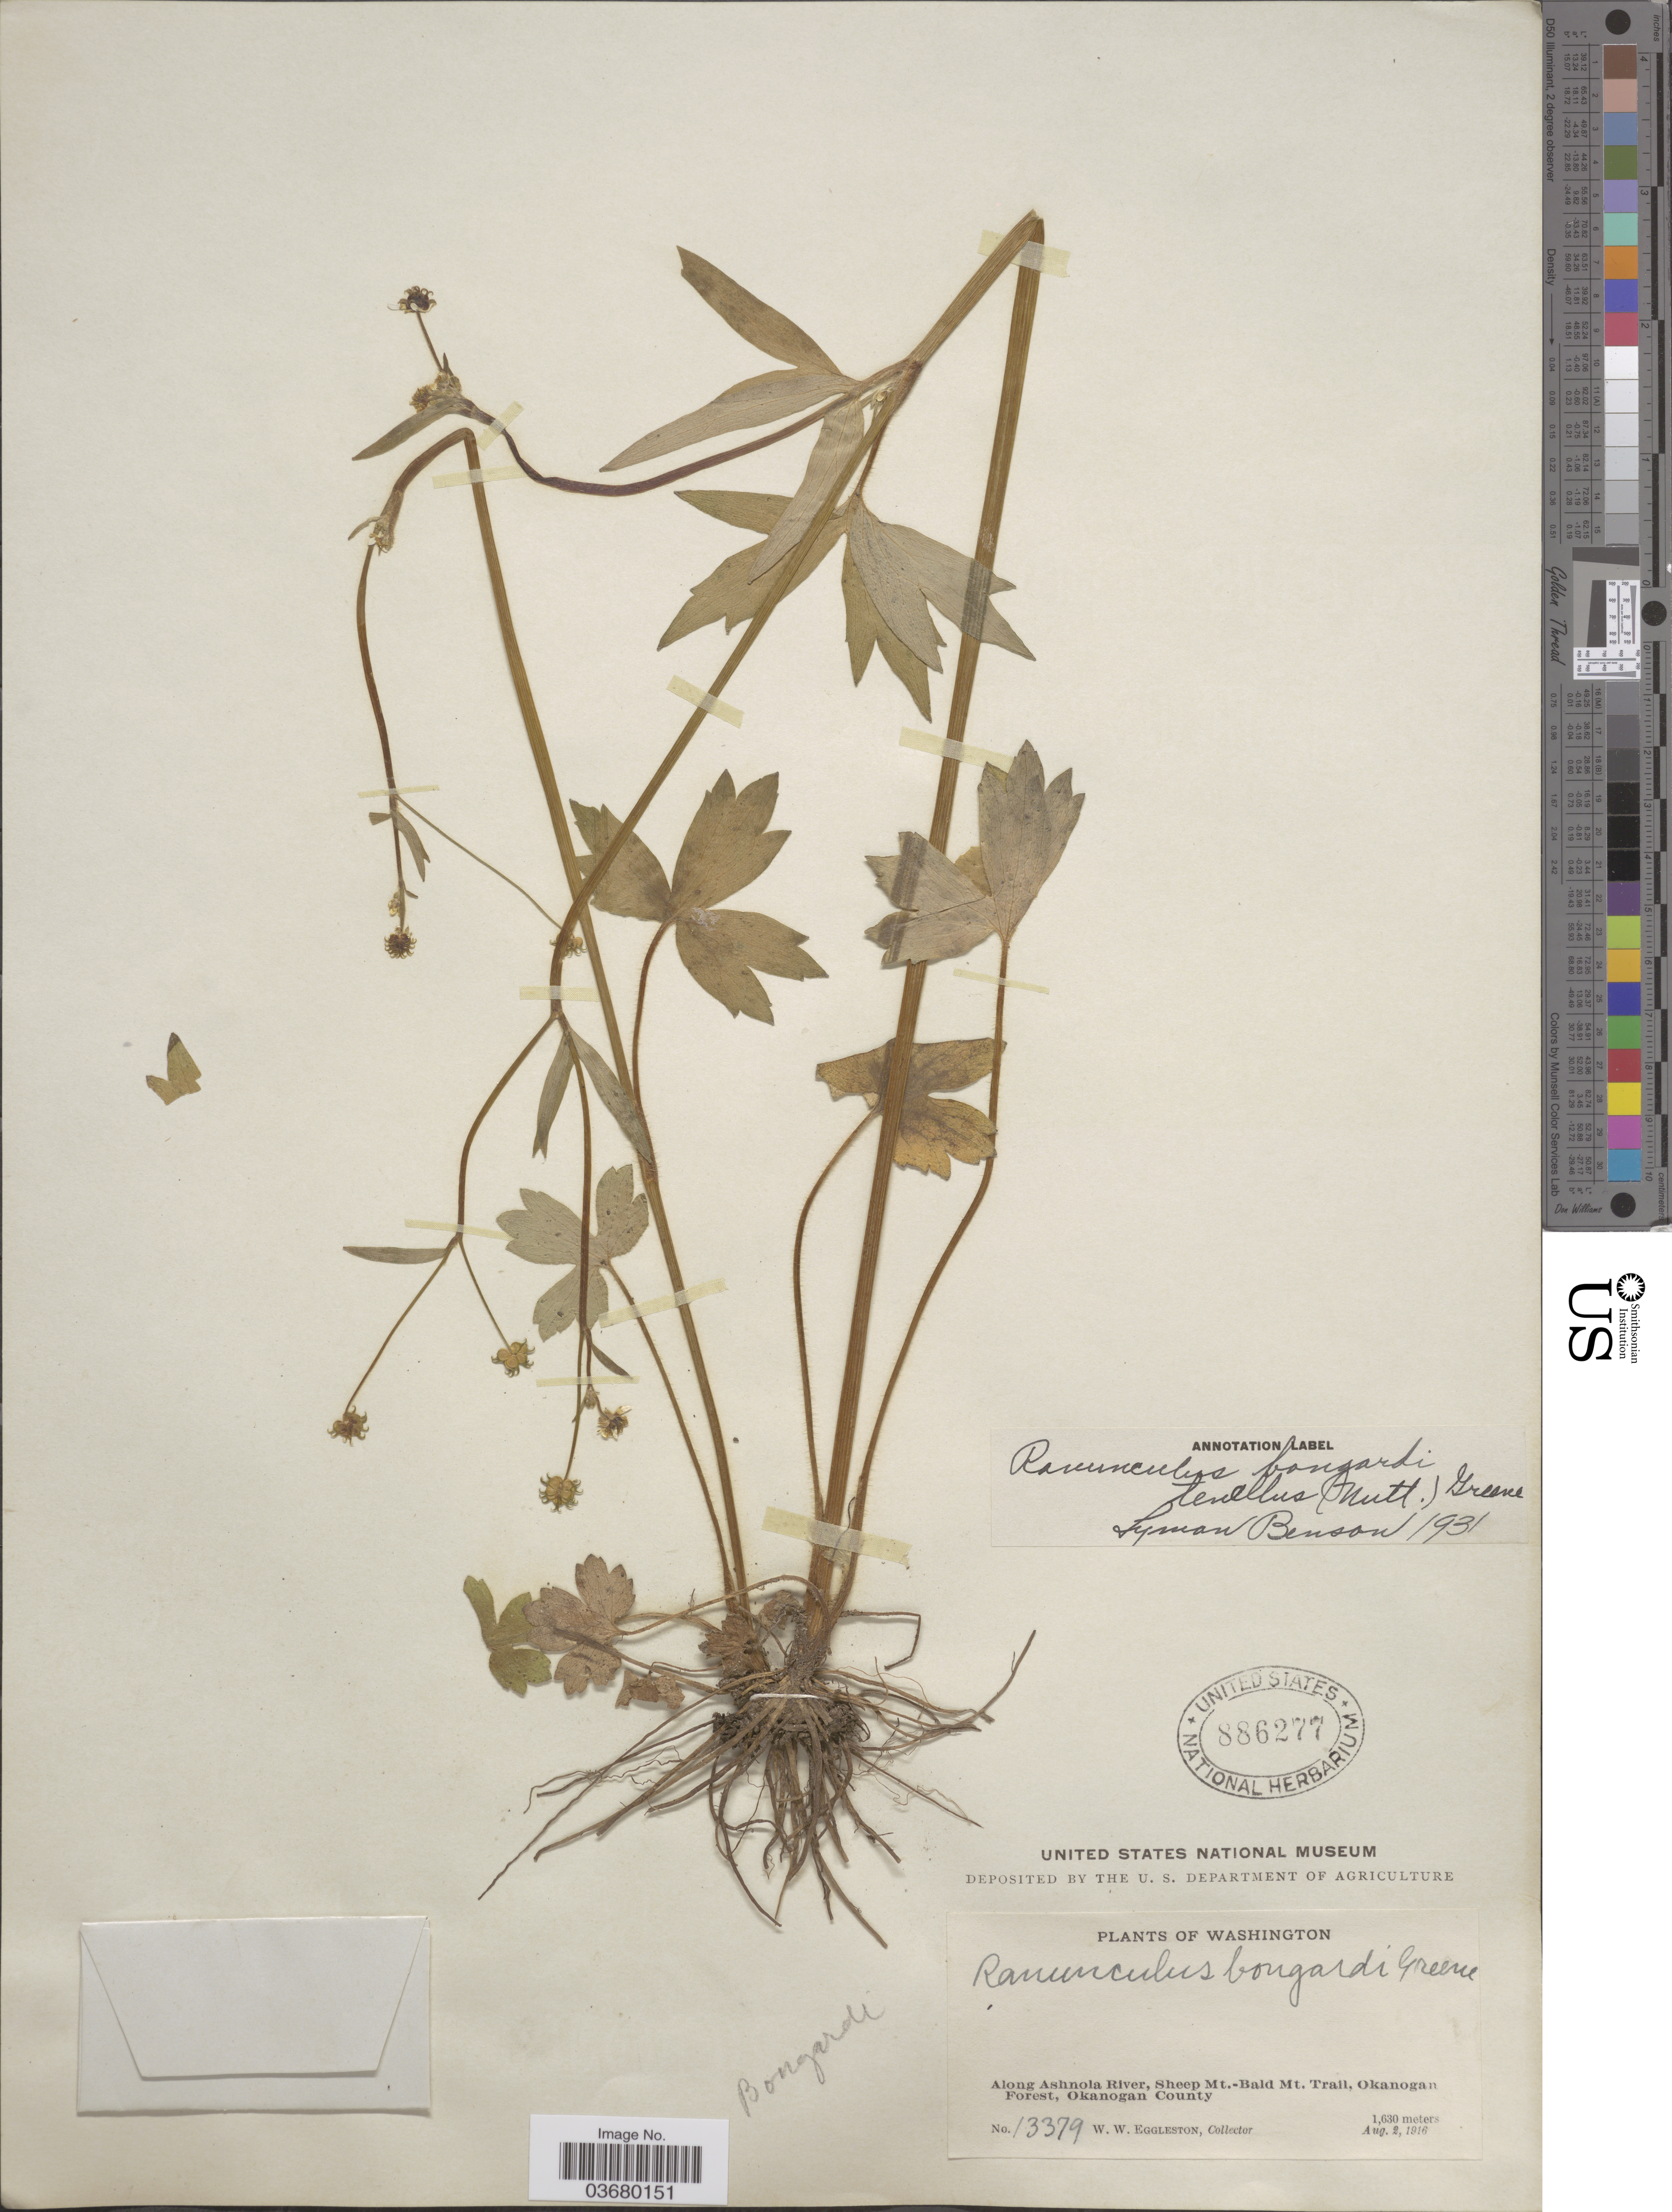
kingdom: Plantae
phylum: Tracheophyta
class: Magnoliopsida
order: Ranunculales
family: Ranunculaceae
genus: Ranunculus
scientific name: Ranunculus bongardii var. tenellus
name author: (A. Gray) Greene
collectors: W. W. Eggleston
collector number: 13379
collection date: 1916-08-02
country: United States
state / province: Washington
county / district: Okanogan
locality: Along Ashnola River, Sheep Mt.-Bald Mt. Trail, Okanogan Forest, Okanogan County.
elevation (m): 1630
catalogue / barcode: US 886277